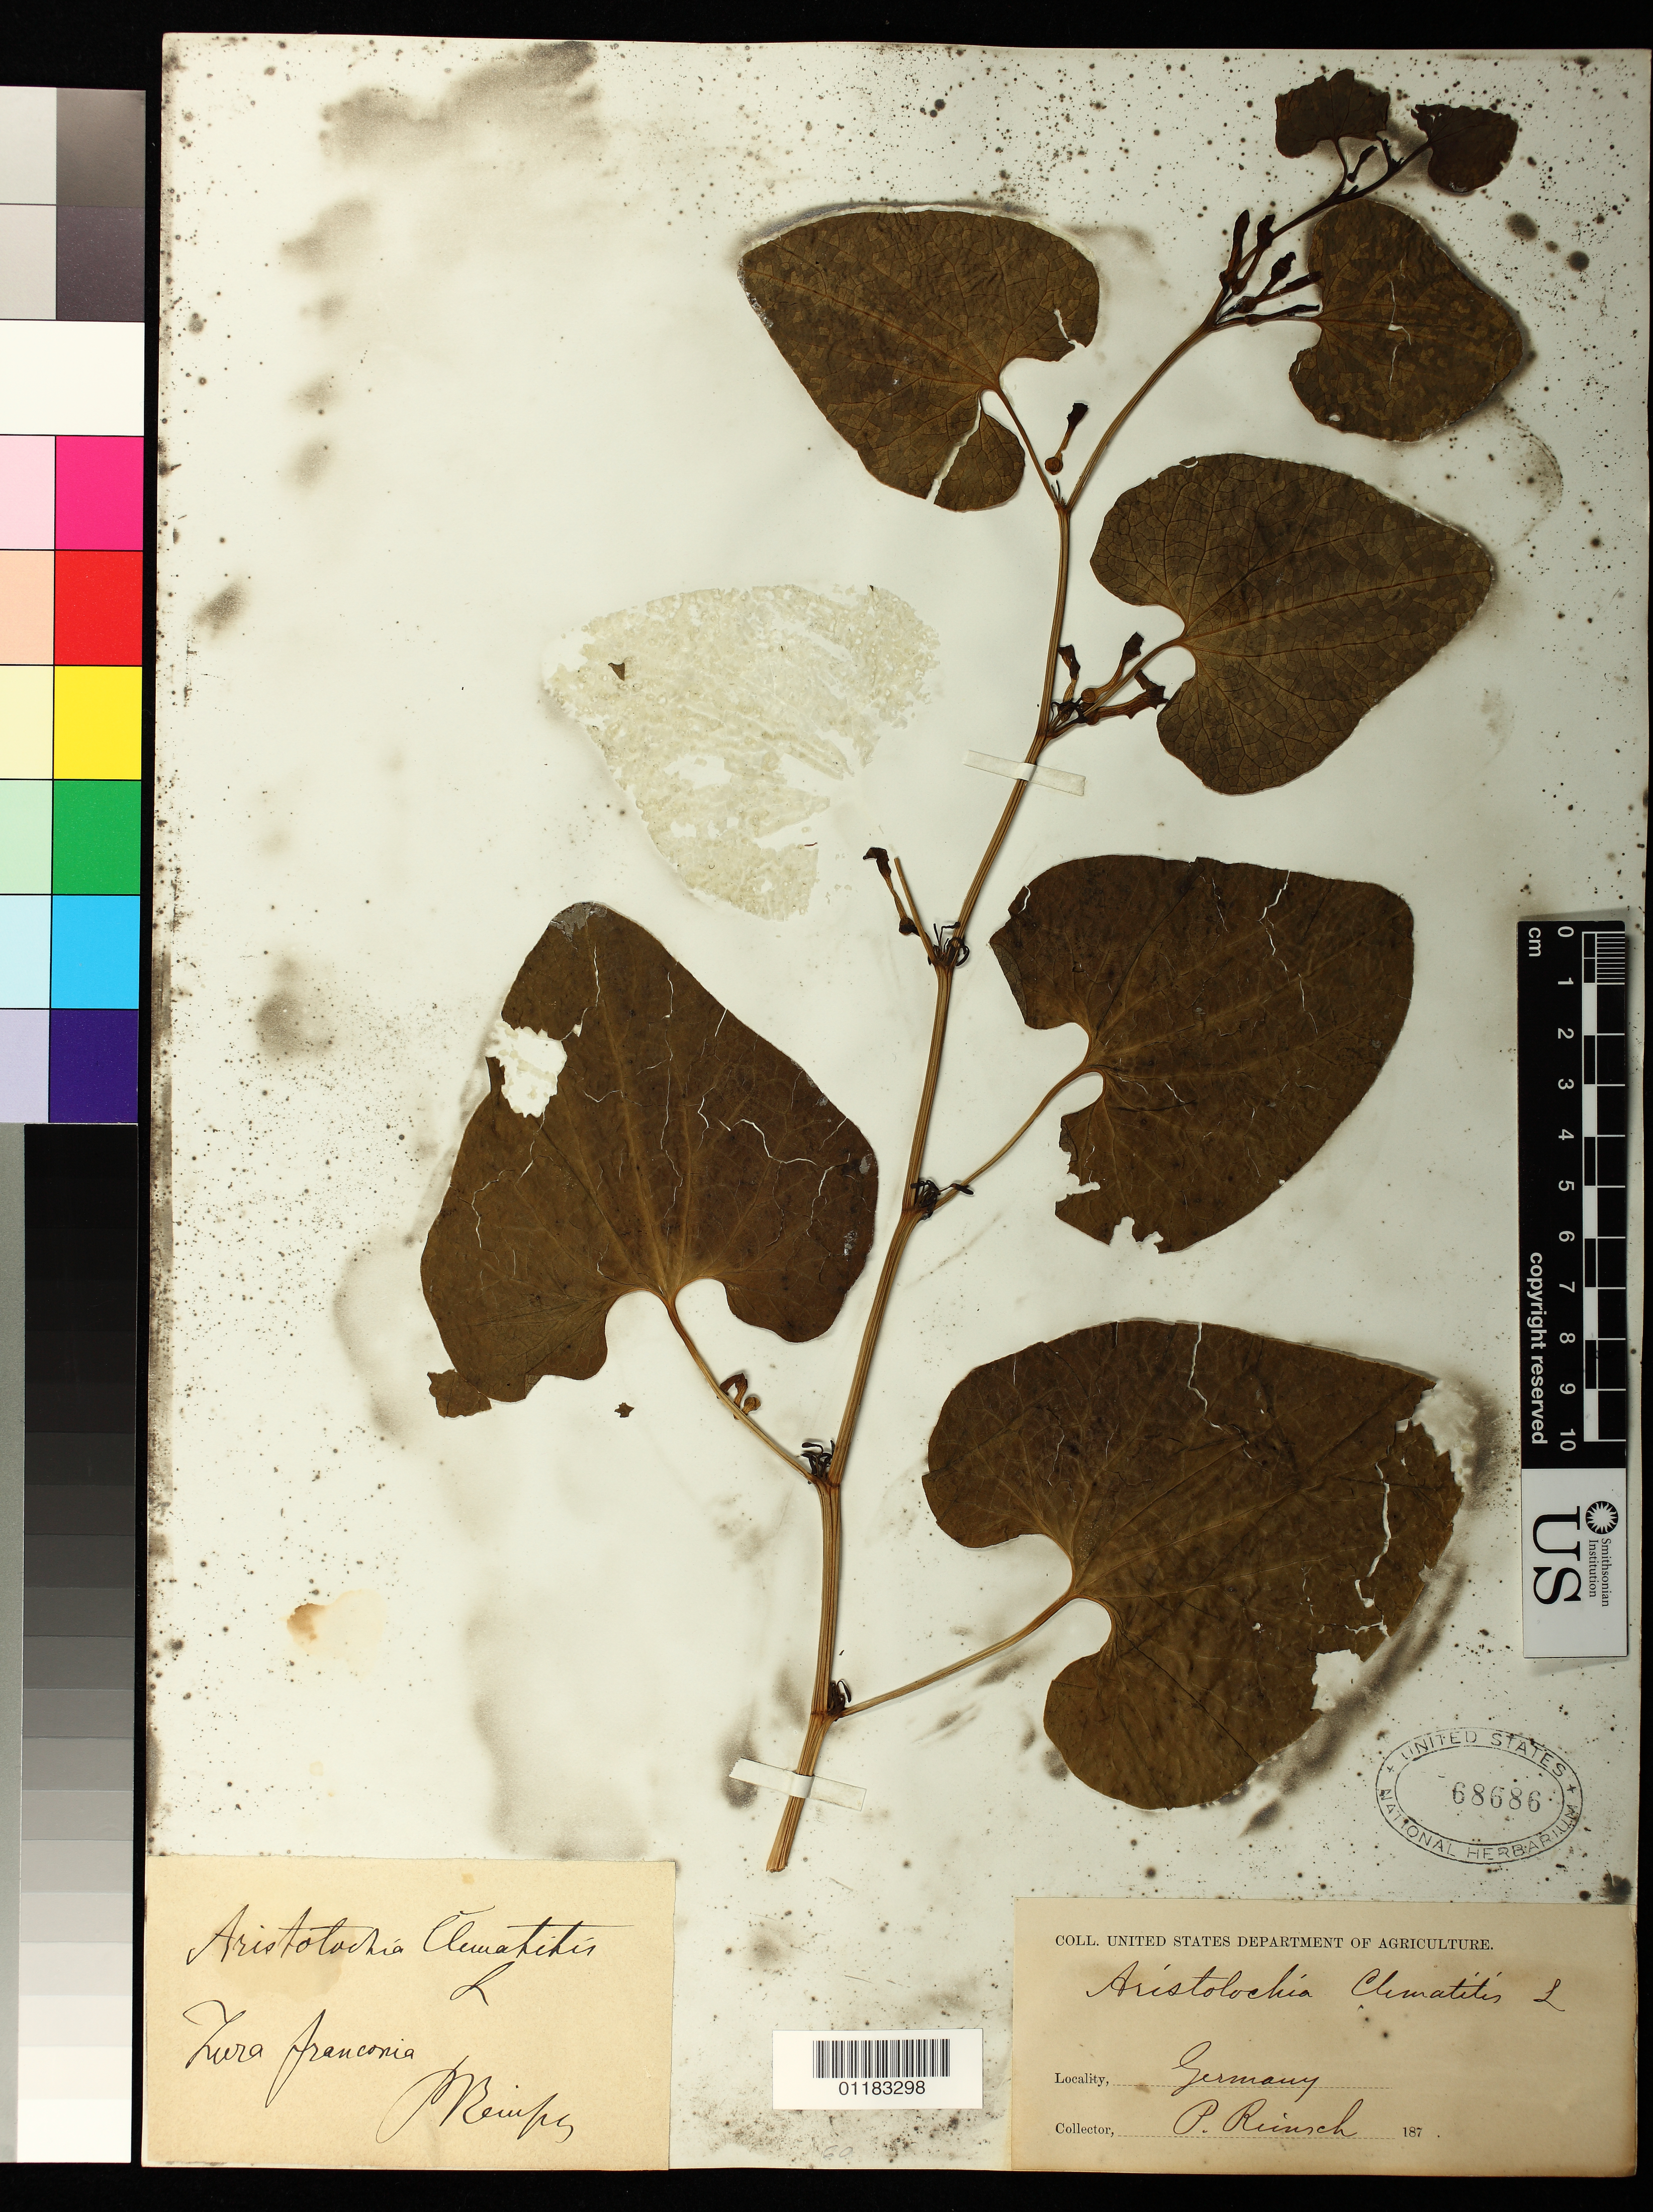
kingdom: Plantae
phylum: Tracheophyta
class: Magnoliopsida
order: Piperales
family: Aristolochiaceae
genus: Aristolochia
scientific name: Aristolochia clematitis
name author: L.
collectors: P. F. Reinsch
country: Germany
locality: Jura Fraconia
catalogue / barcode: US 68686